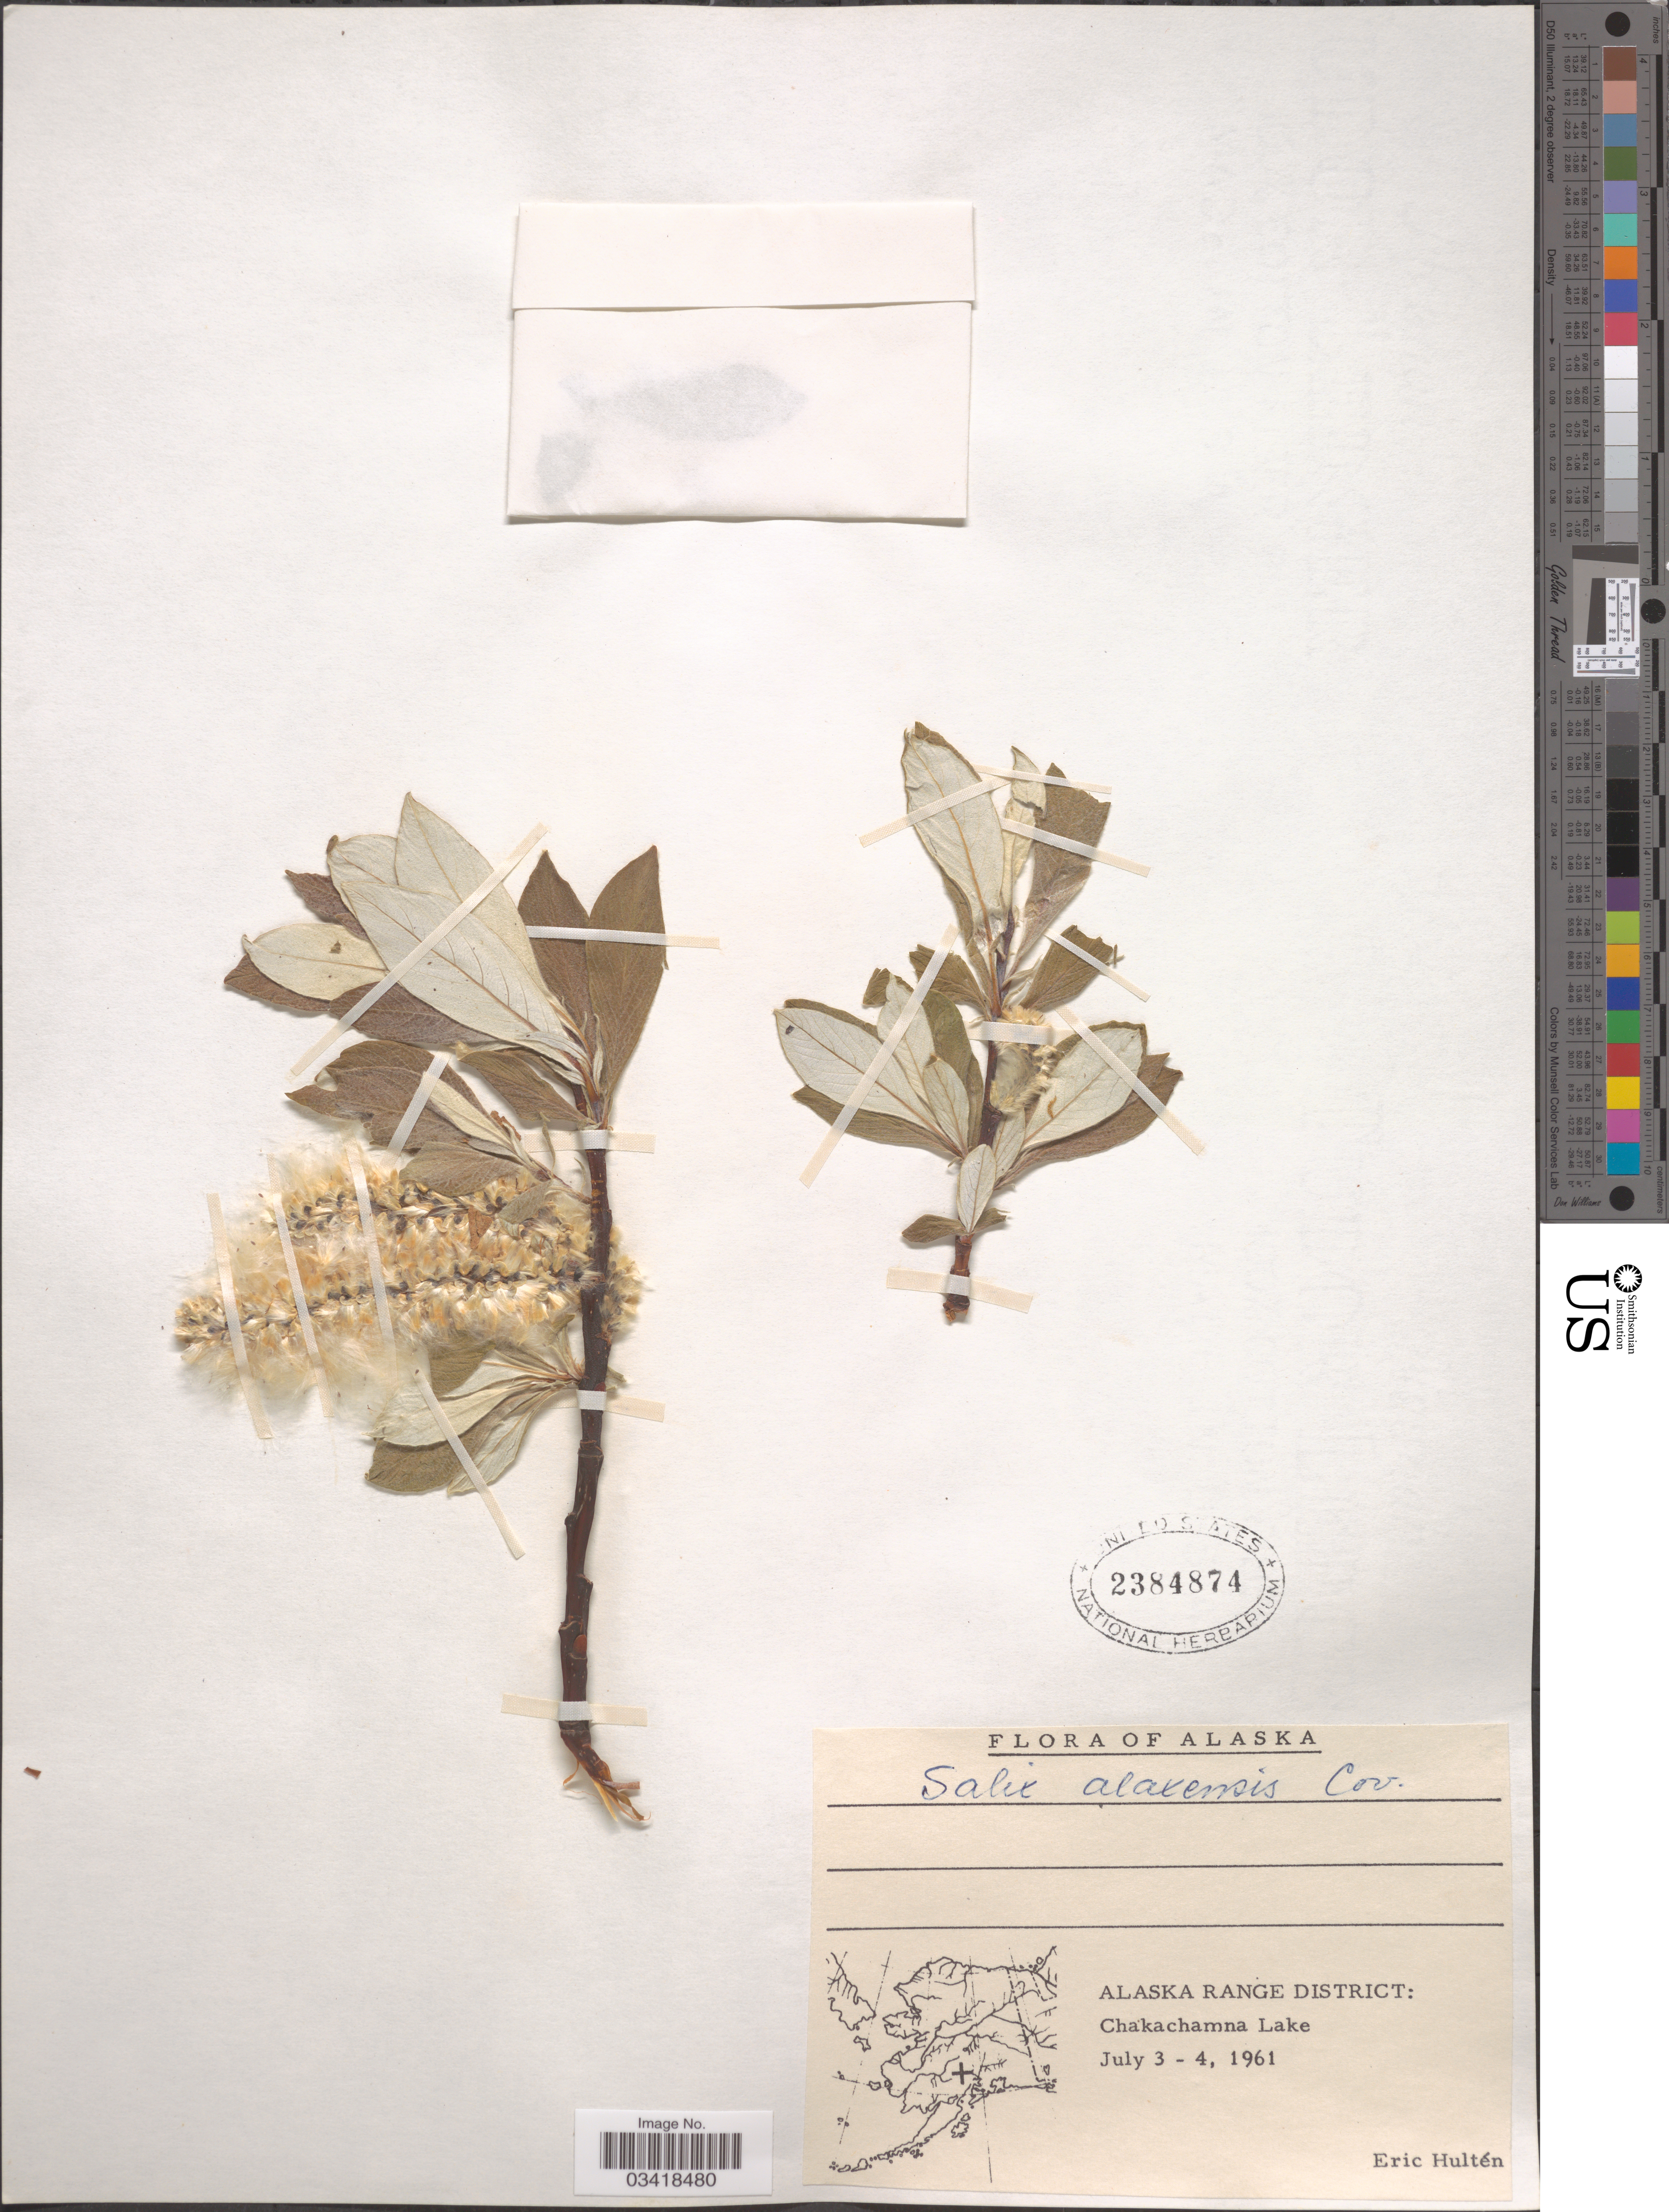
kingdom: Plantae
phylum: Tracheophyta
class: Magnoliopsida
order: Malpighiales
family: Salicaceae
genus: Salix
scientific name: Salix alaxensis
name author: (Andersson) Coville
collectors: E. G. Hultén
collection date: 1961-07-03/1961-07-04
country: United States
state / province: Alaska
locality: Alaska Range District: Chakachamna Lake.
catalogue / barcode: US 2384874